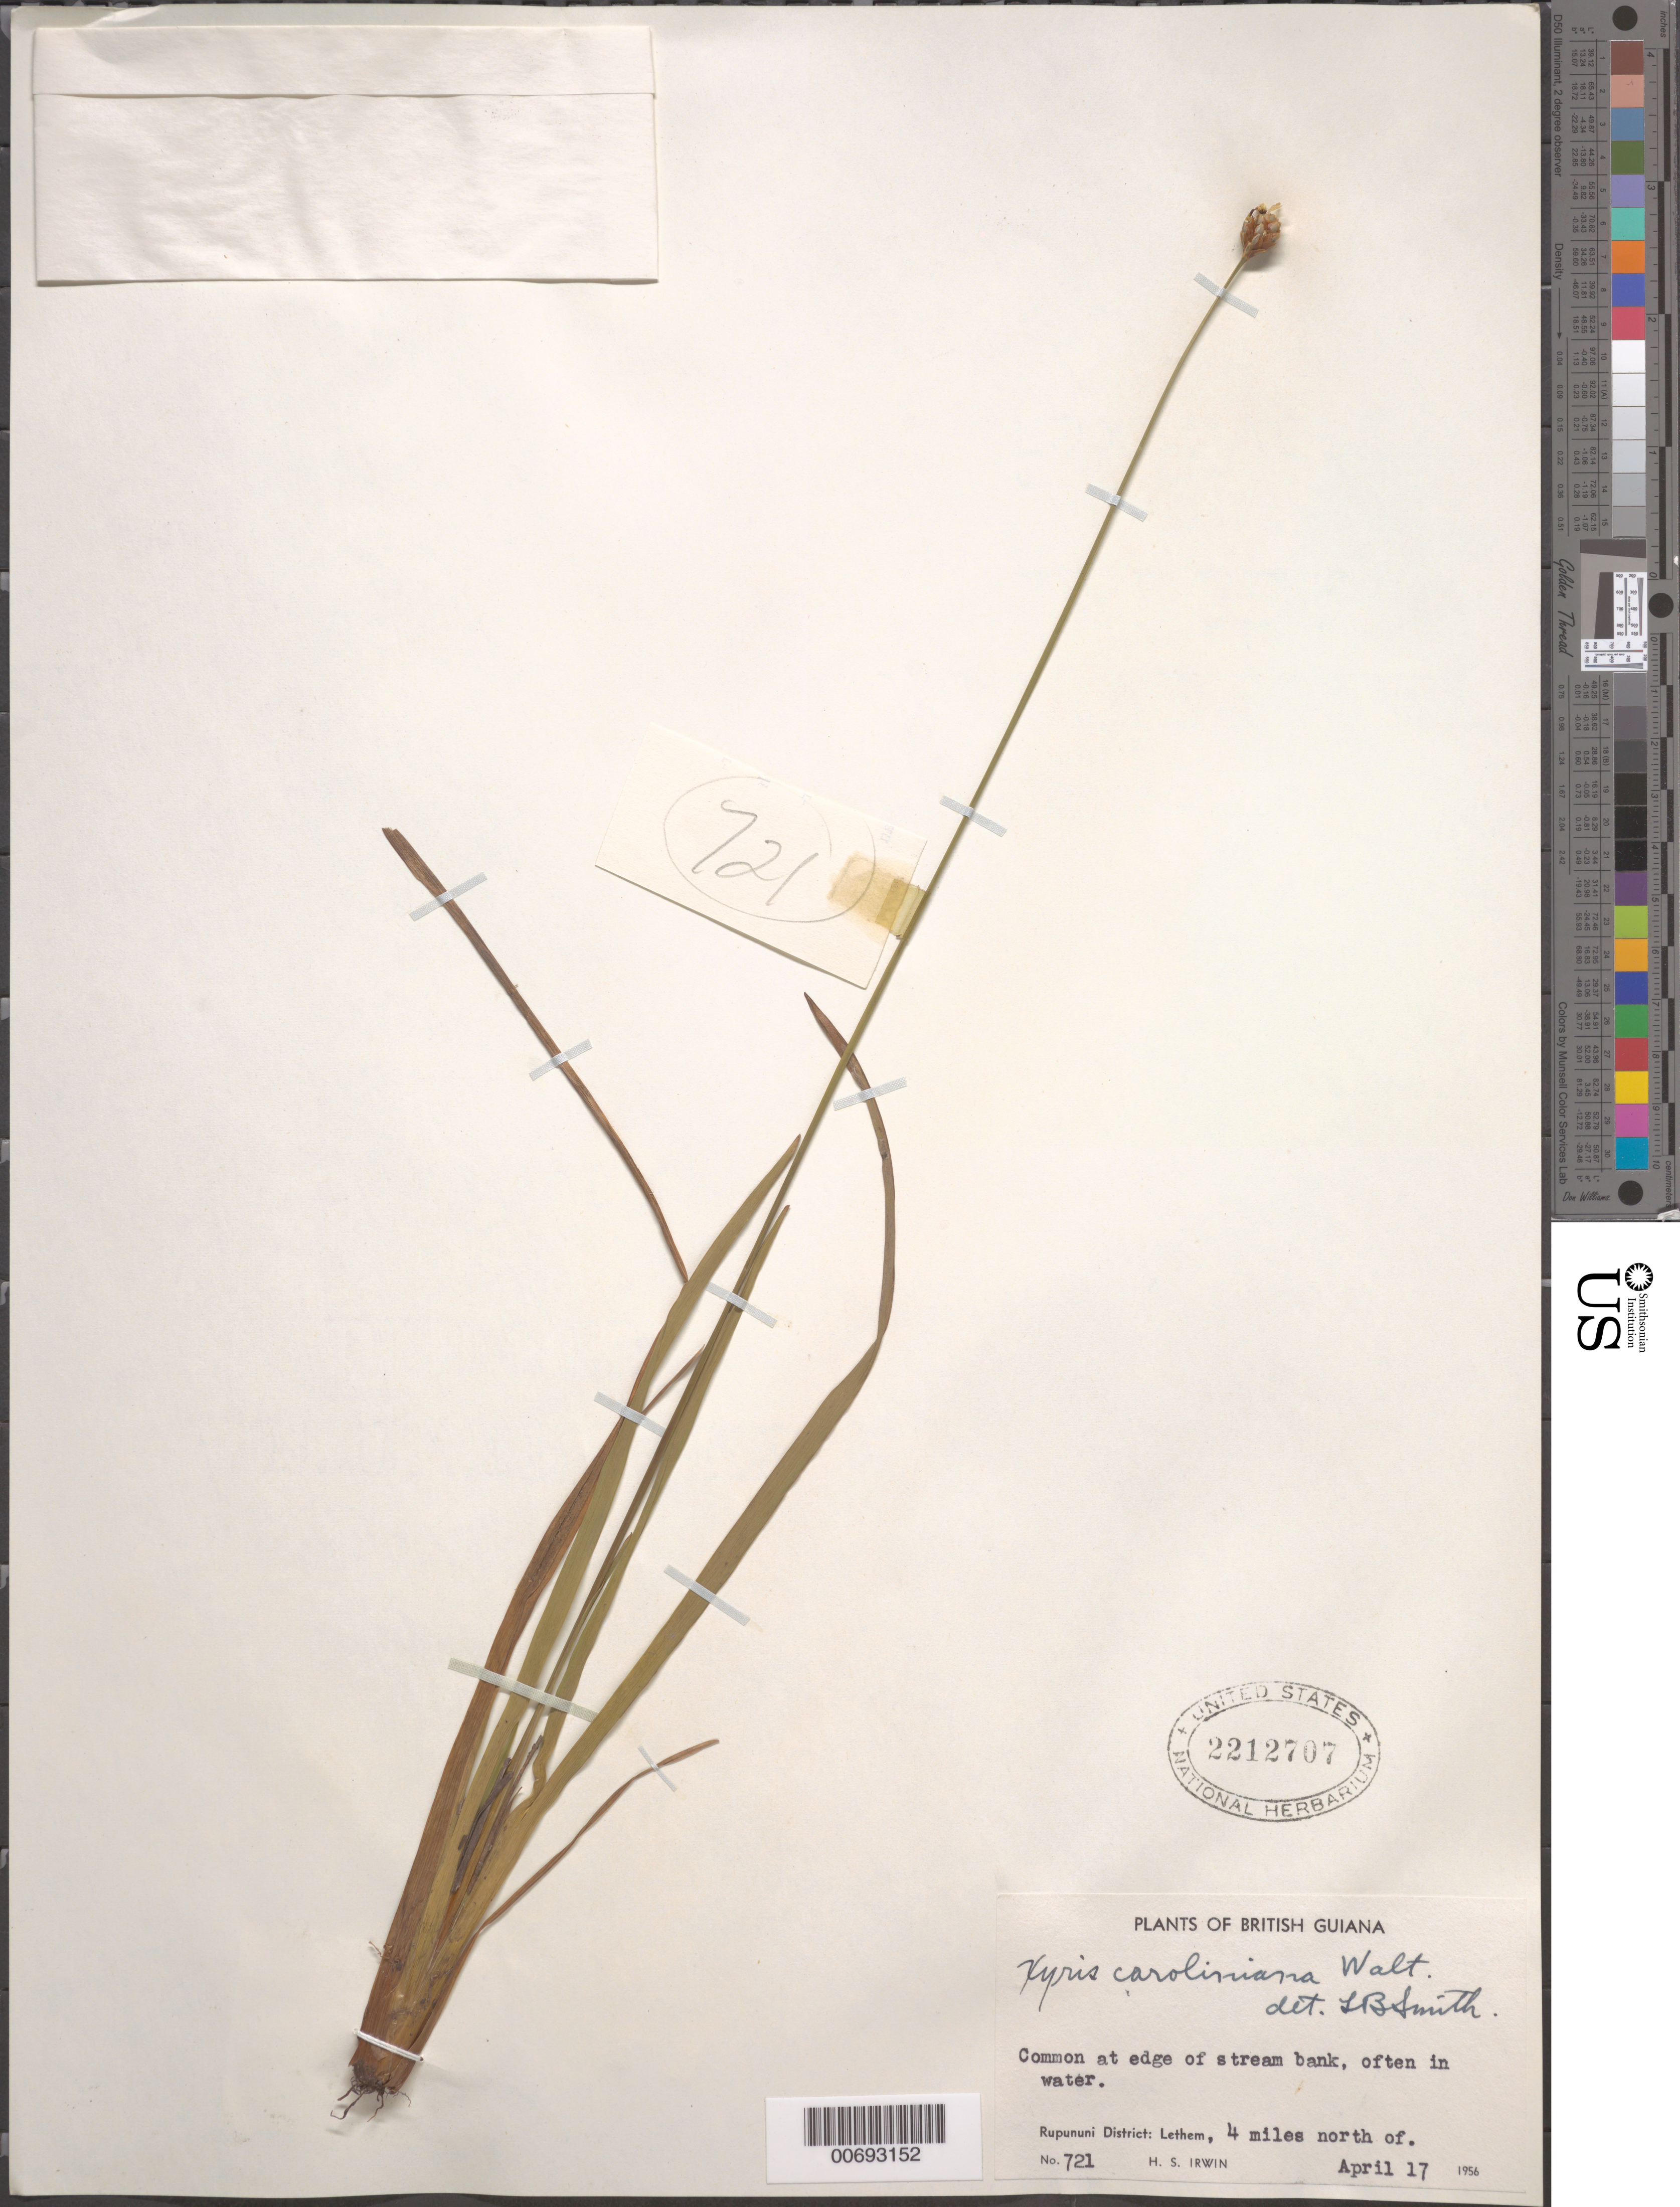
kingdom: Plantae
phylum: Tracheophyta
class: Liliopsida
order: Poales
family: Xyridaceae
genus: Xyris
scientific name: Xyris caroliniana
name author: Walter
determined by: Smith, Lyman B., (US), NMNH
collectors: H. Irwin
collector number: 721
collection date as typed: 17-Apr-56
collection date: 1956-04-17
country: Guyana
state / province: U. Takutu-U. Essequibo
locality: Rupununi Dist., 4 mi. N of Lethem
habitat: Edge of stream bank; often in water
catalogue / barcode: US 2212707